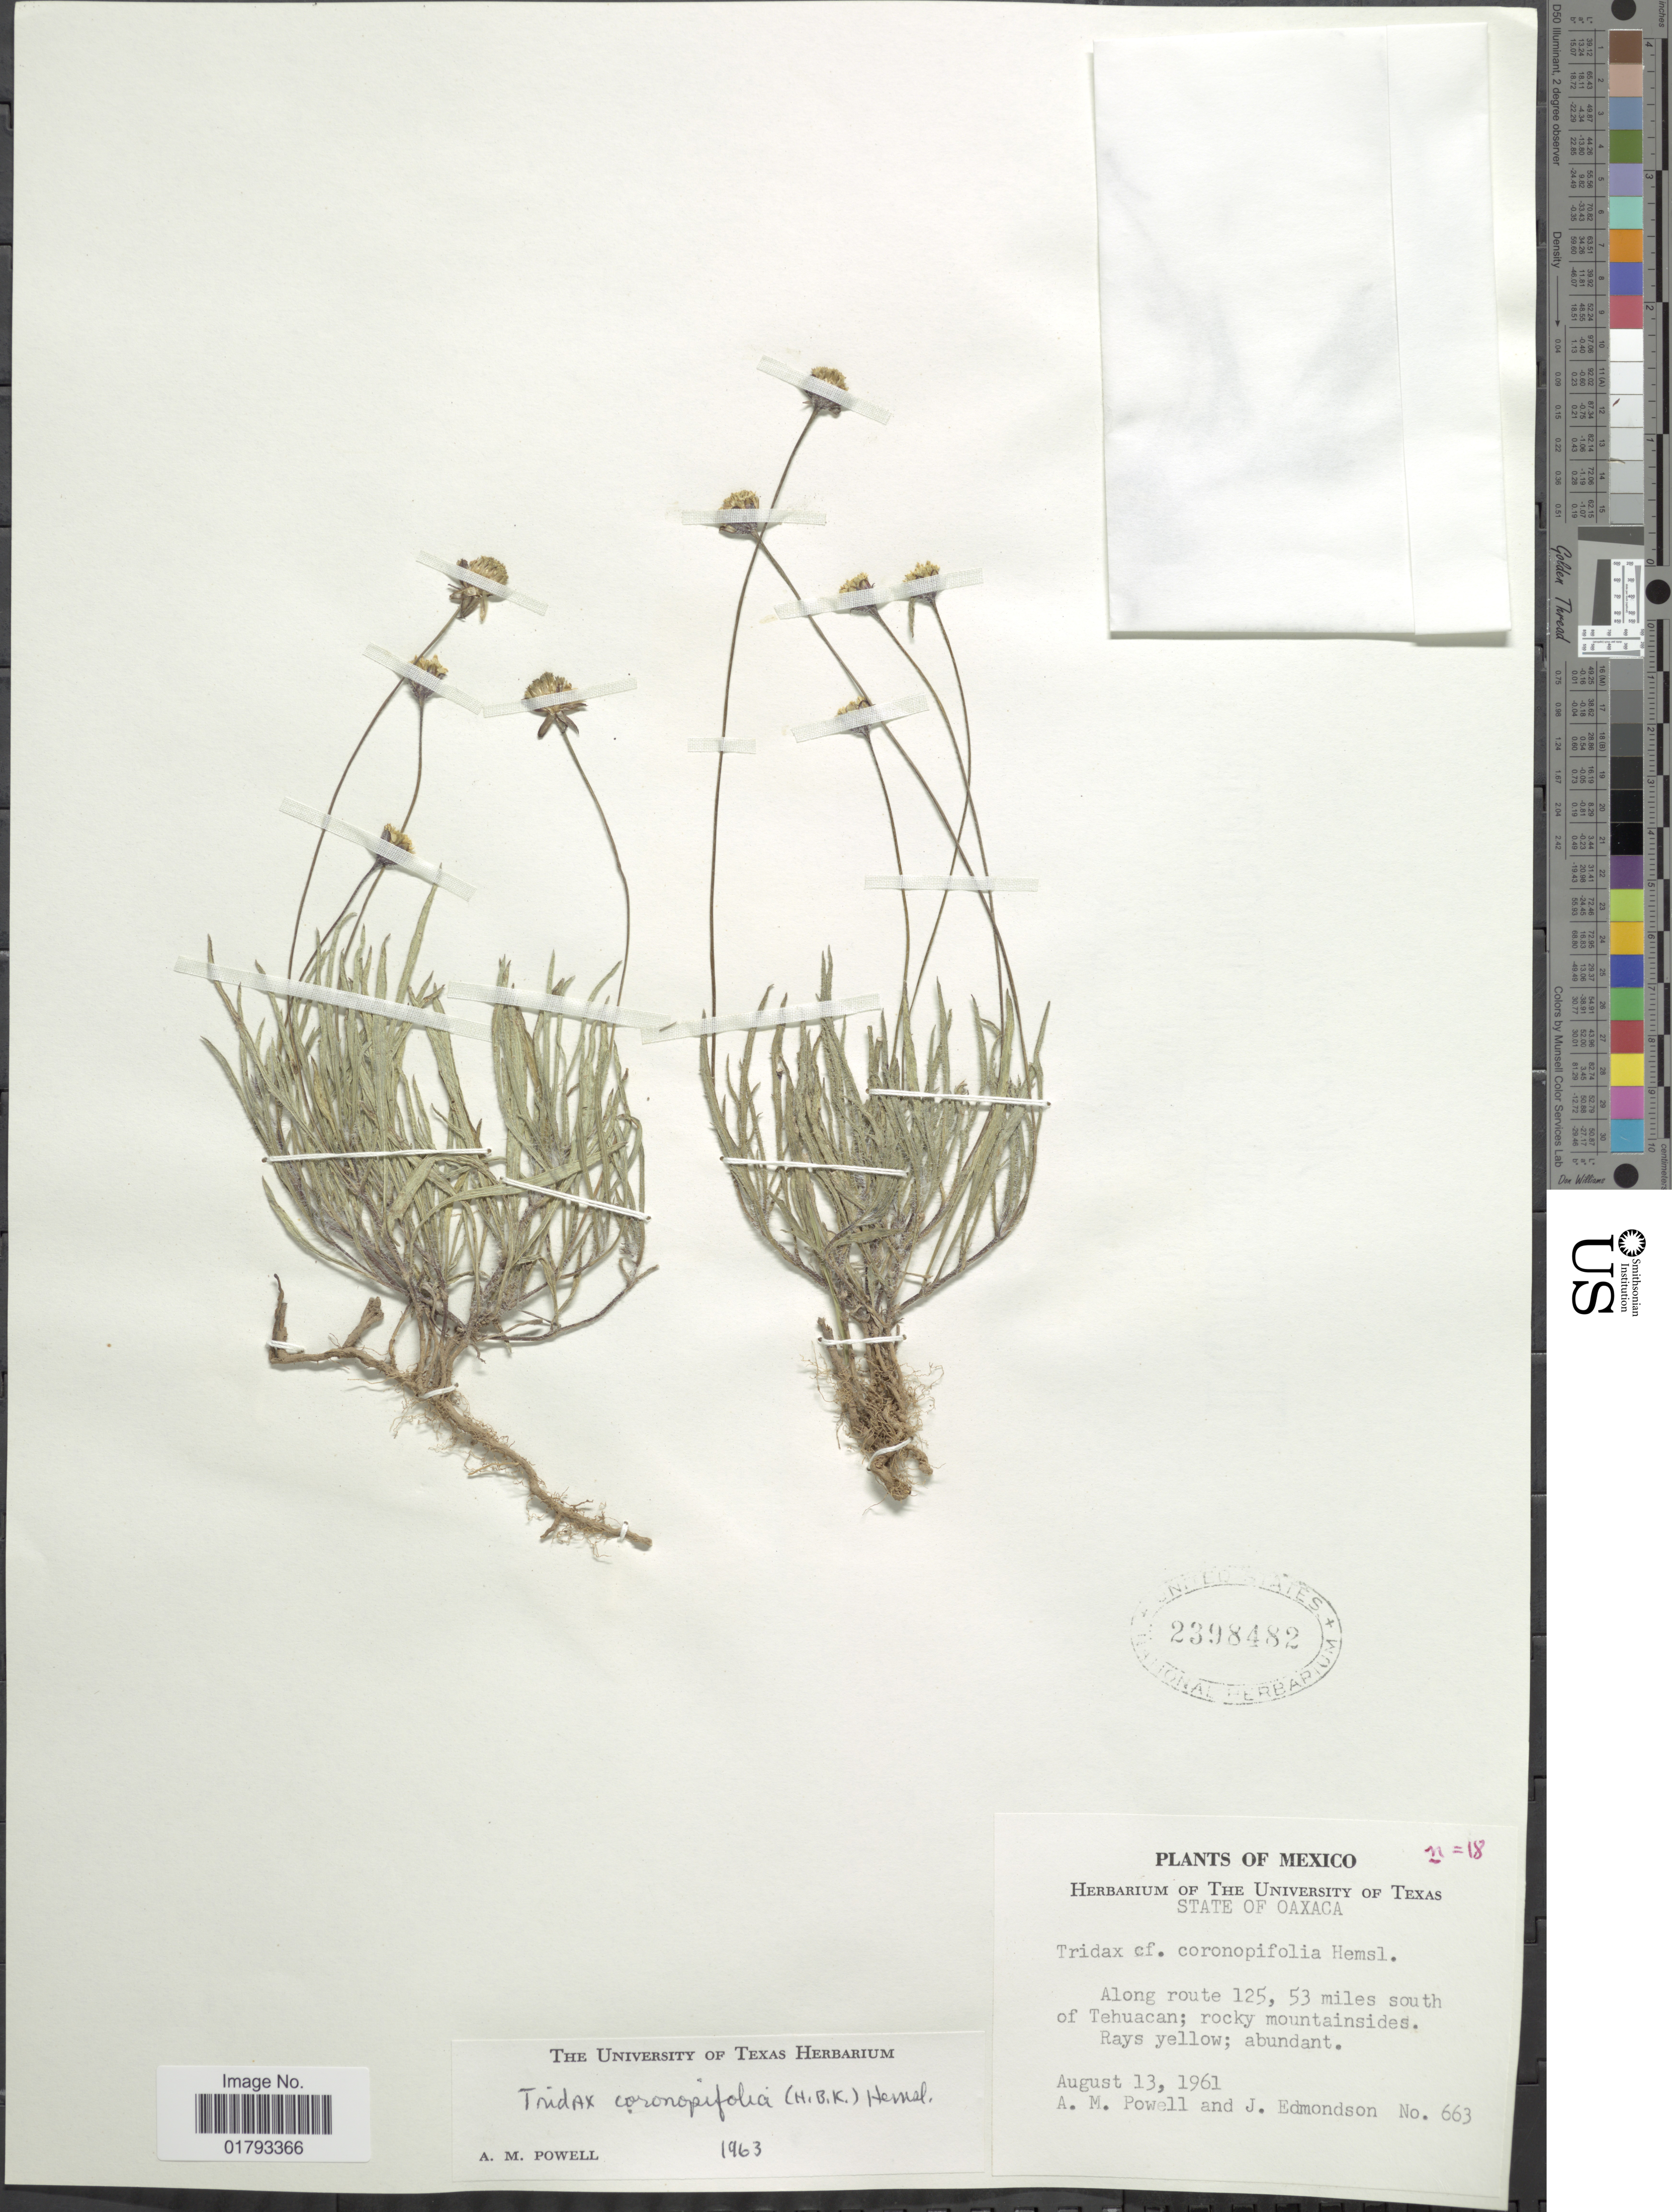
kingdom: Plantae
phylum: Tracheophyta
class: Magnoliopsida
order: Asterales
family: Asteraceae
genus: Tridax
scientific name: Tridax coronopifolia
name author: (Kunth) Hemsl.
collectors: A. M. Powell & J. Edmondson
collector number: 663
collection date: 1961-08-13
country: Mexico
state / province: Oaxaca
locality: State of Oaxaca. Along route 125, 53 miles south of Tehuacan; rocky mountainsides.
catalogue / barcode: US 2398482